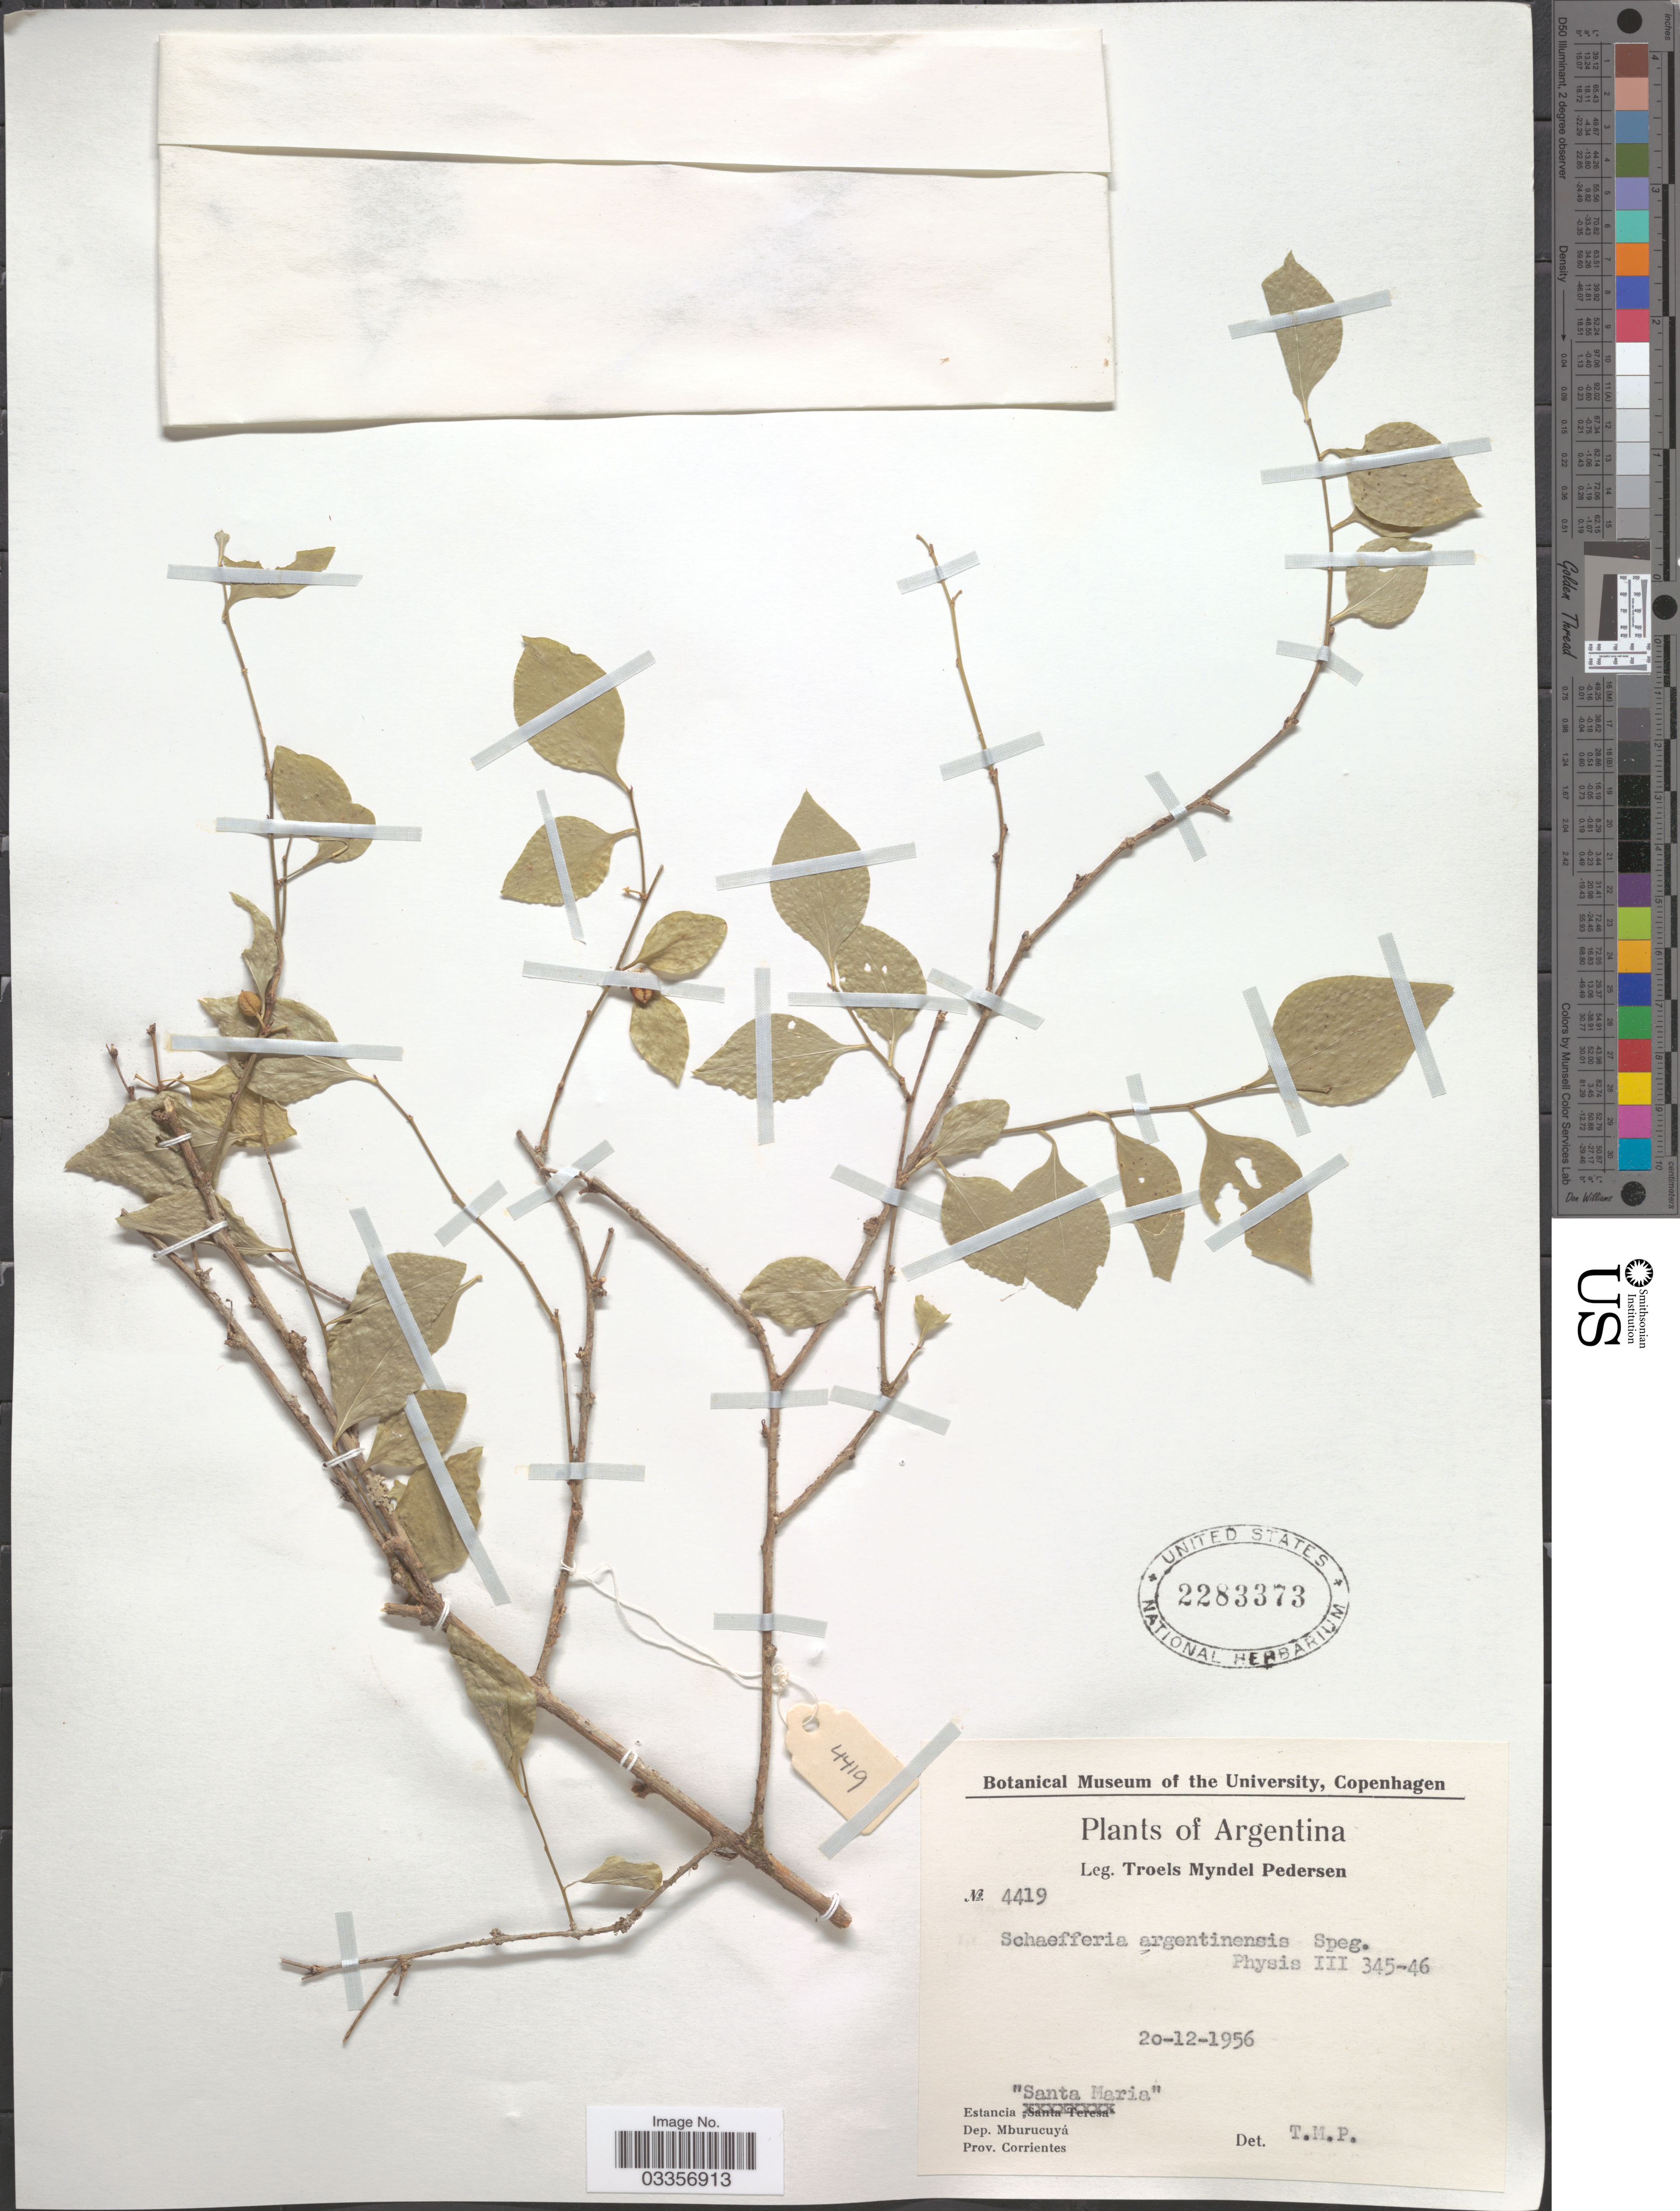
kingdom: Plantae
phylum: Tracheophyta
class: Magnoliopsida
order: Celastrales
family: Celastraceae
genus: Schaefferia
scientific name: Schaefferia argentinensis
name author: Speg.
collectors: T. Pederson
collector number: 4419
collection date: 1956-12-20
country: Argentina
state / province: Corrientes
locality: Estancia "Santa Maria", Dep. Mburucuyá.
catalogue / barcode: US 2283373